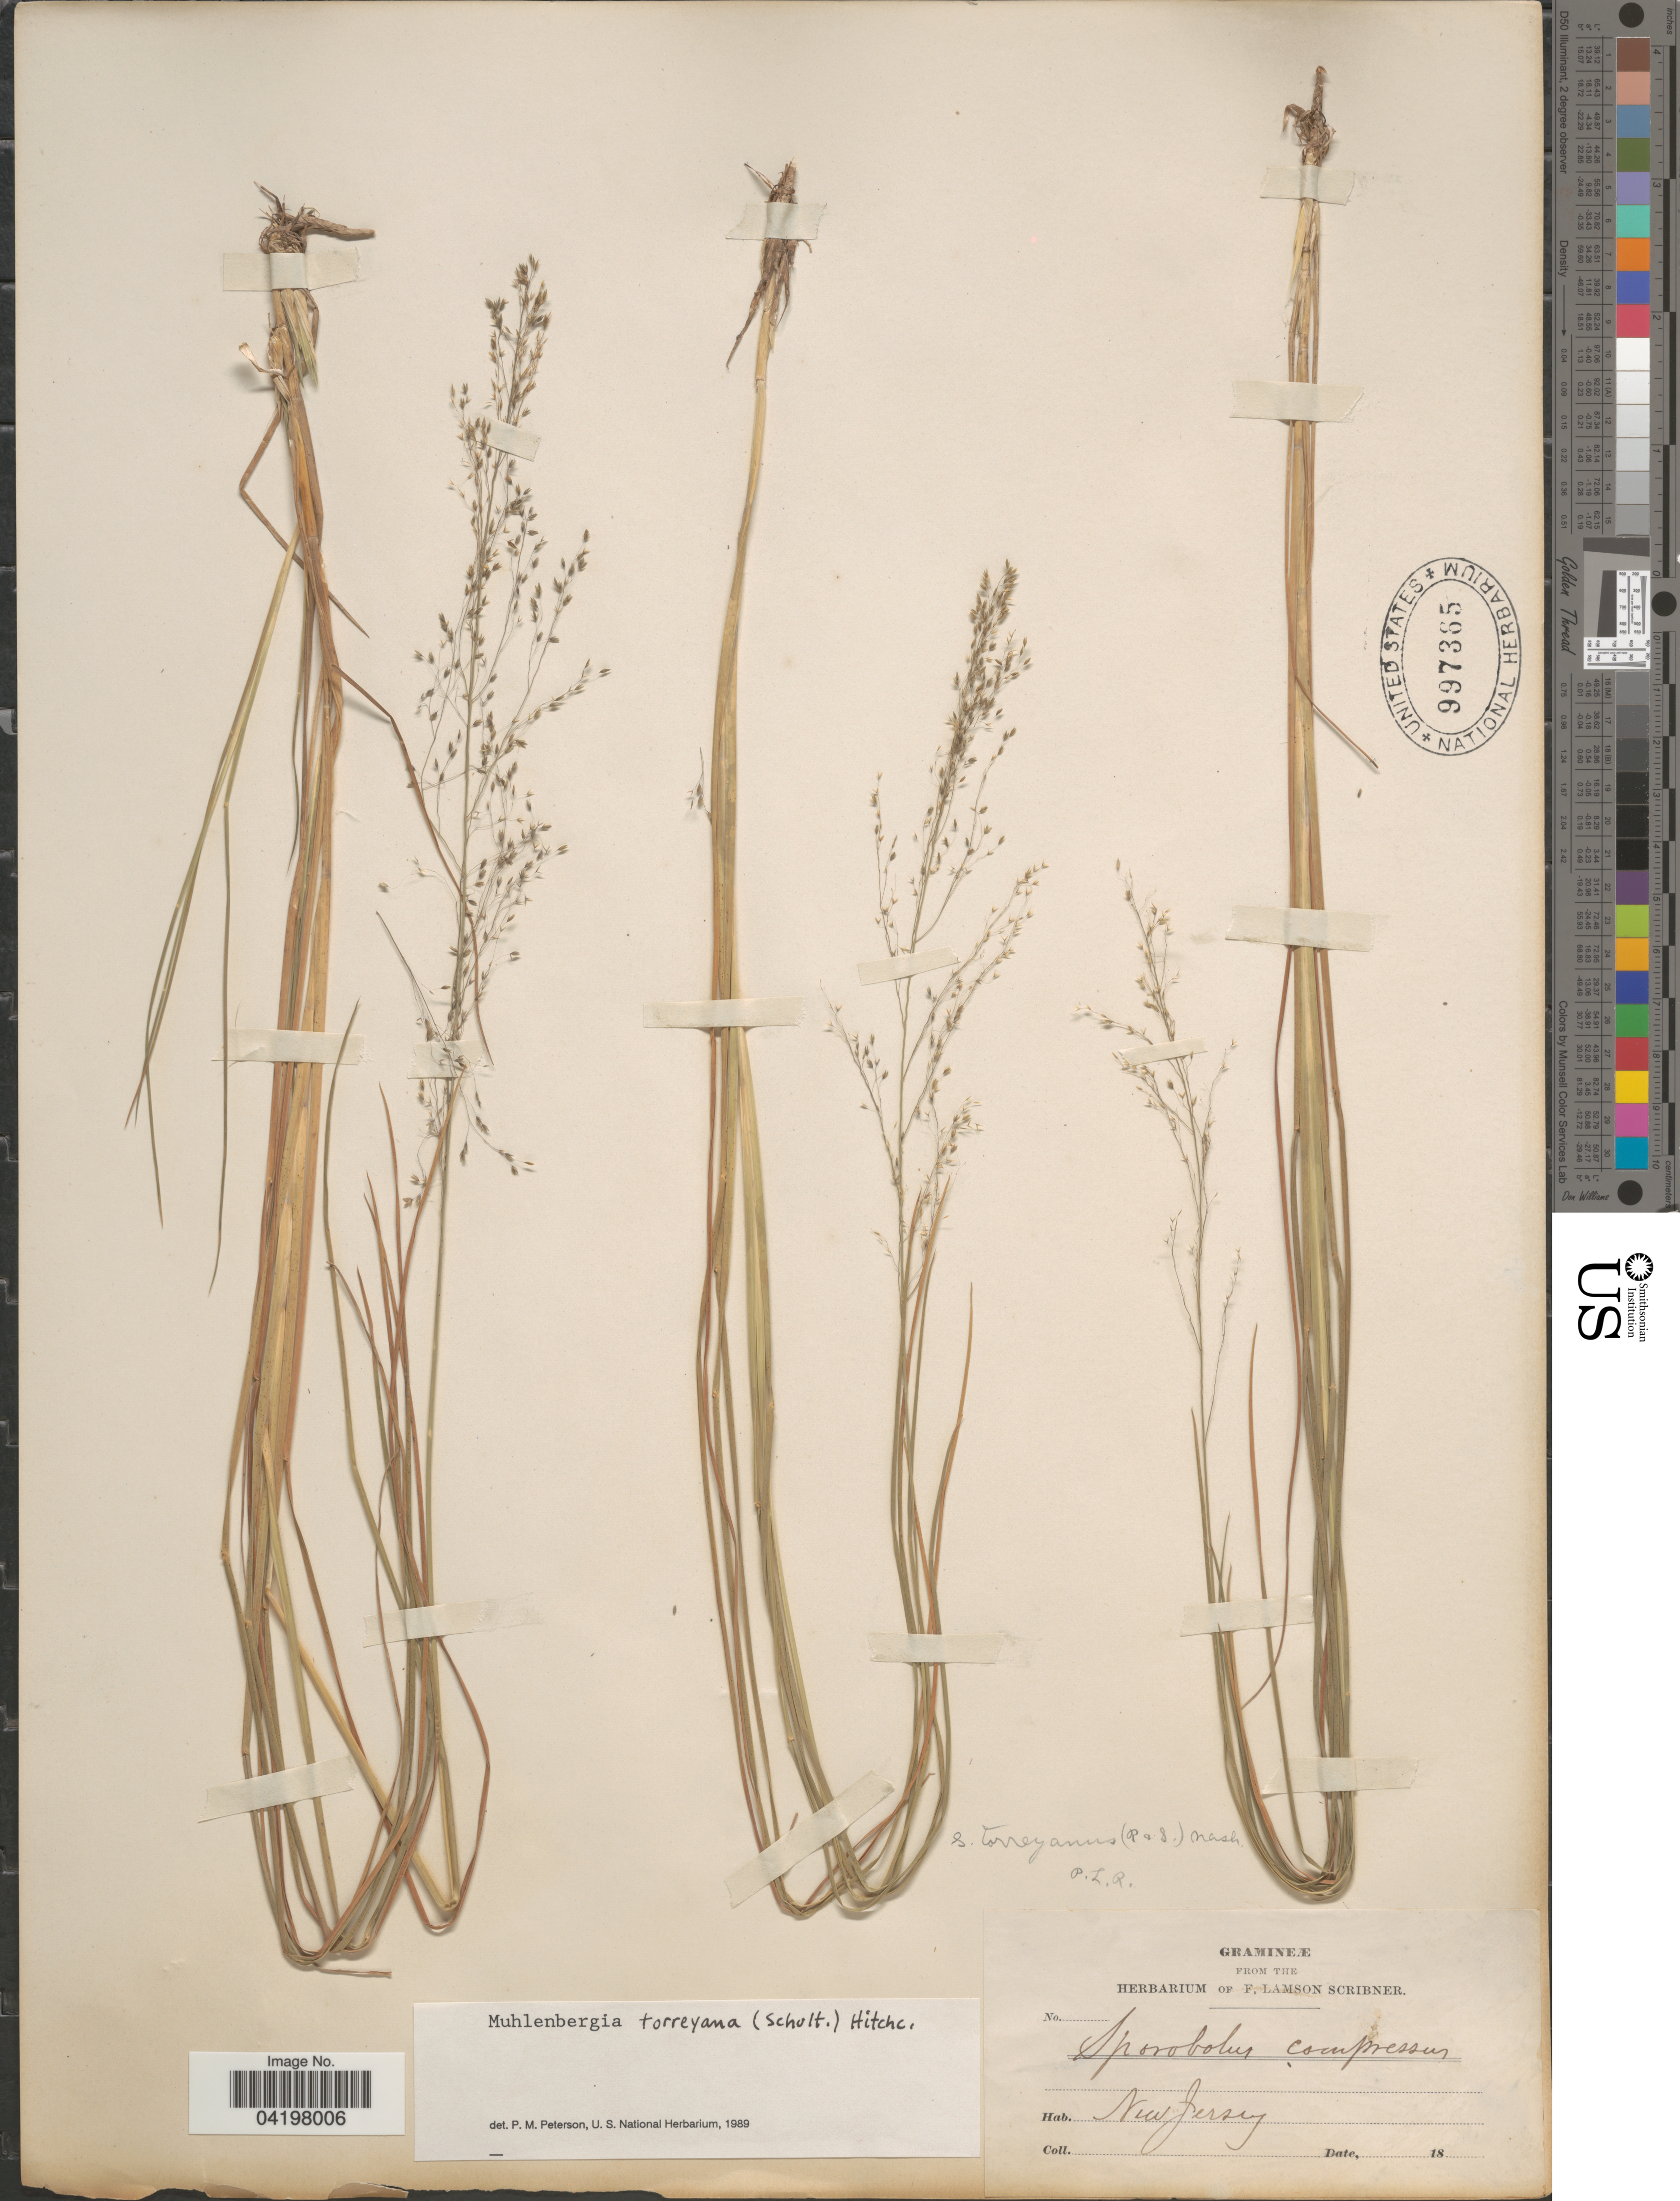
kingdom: Plantae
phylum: Tracheophyta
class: Liliopsida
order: Poales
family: Poaceae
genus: Muhlenbergia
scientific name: Muhlenbergia torreyana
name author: (Schult.) Hitchc.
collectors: ex herb. F. Lamson Scribner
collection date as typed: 18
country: United States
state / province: New Jersey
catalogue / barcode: US 997365